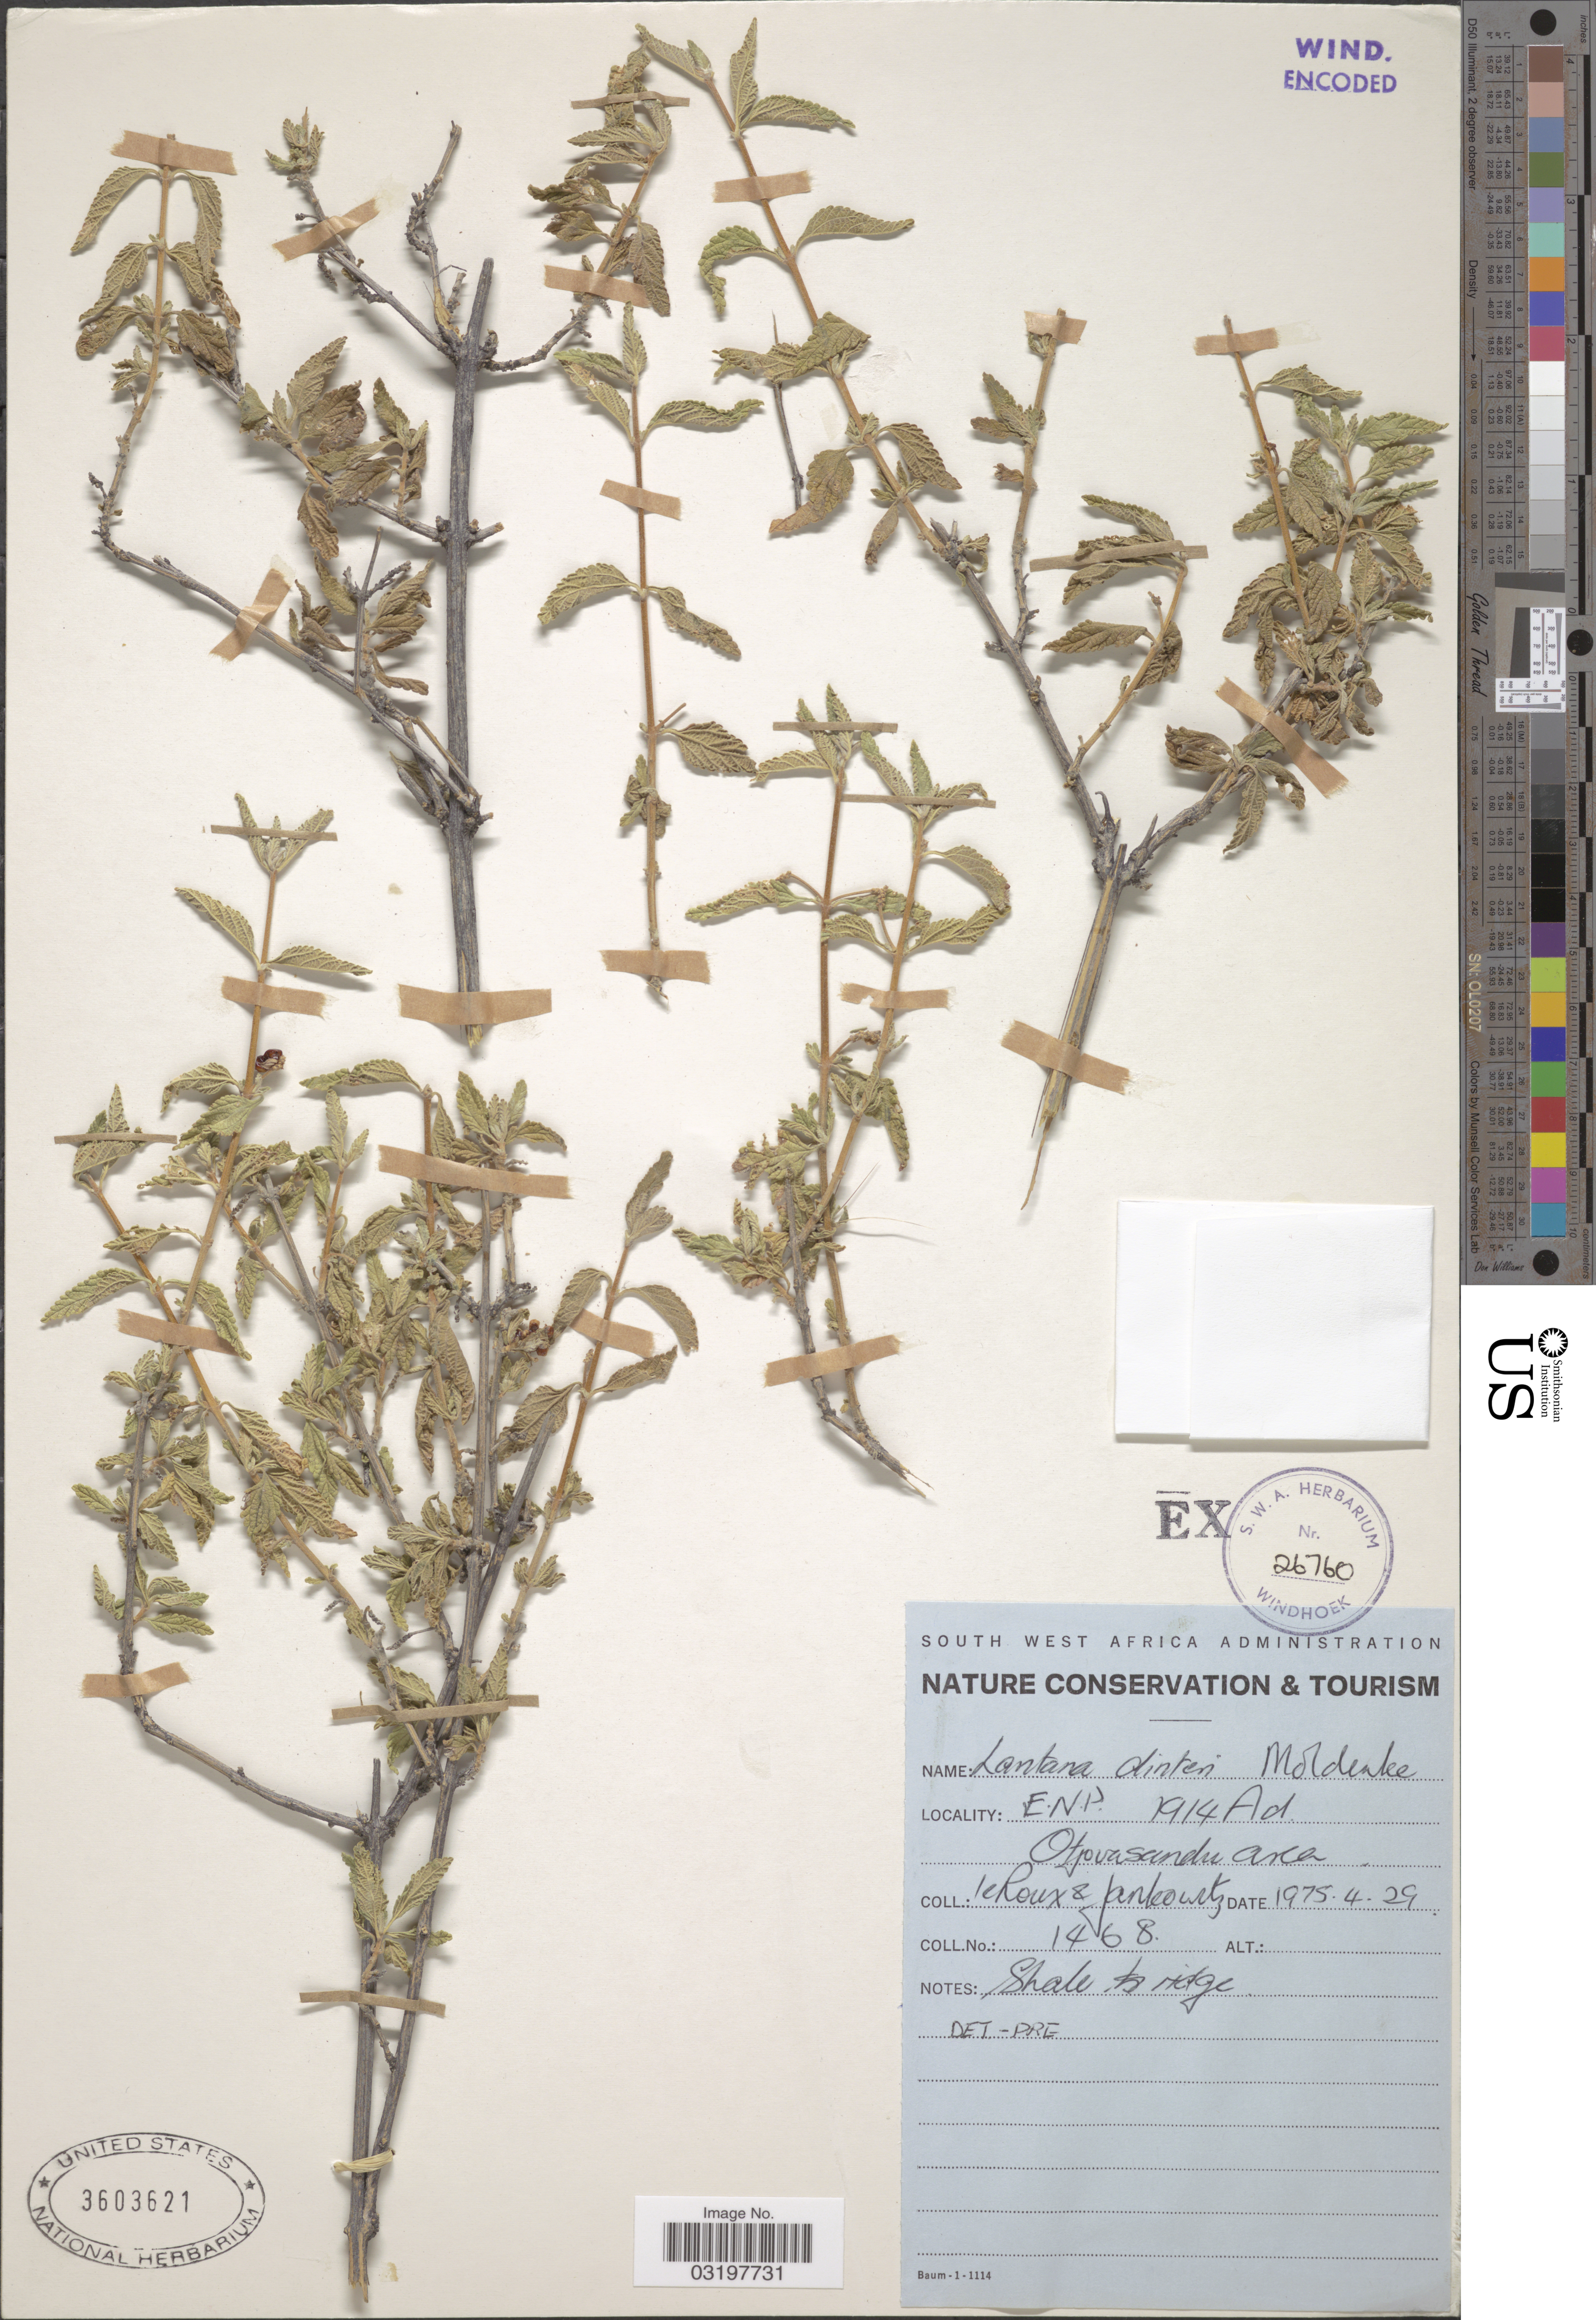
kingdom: Plantae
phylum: Tracheophyta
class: Magnoliopsida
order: Lamiales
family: Verbenaceae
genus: Lantana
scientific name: Lantana dinteri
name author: Moldenke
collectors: -. le Roux & Jankowitz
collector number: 1468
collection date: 1975-04-29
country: Namibia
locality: South West Africam E.N.P. 1914 Ad.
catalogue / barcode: US 3603621